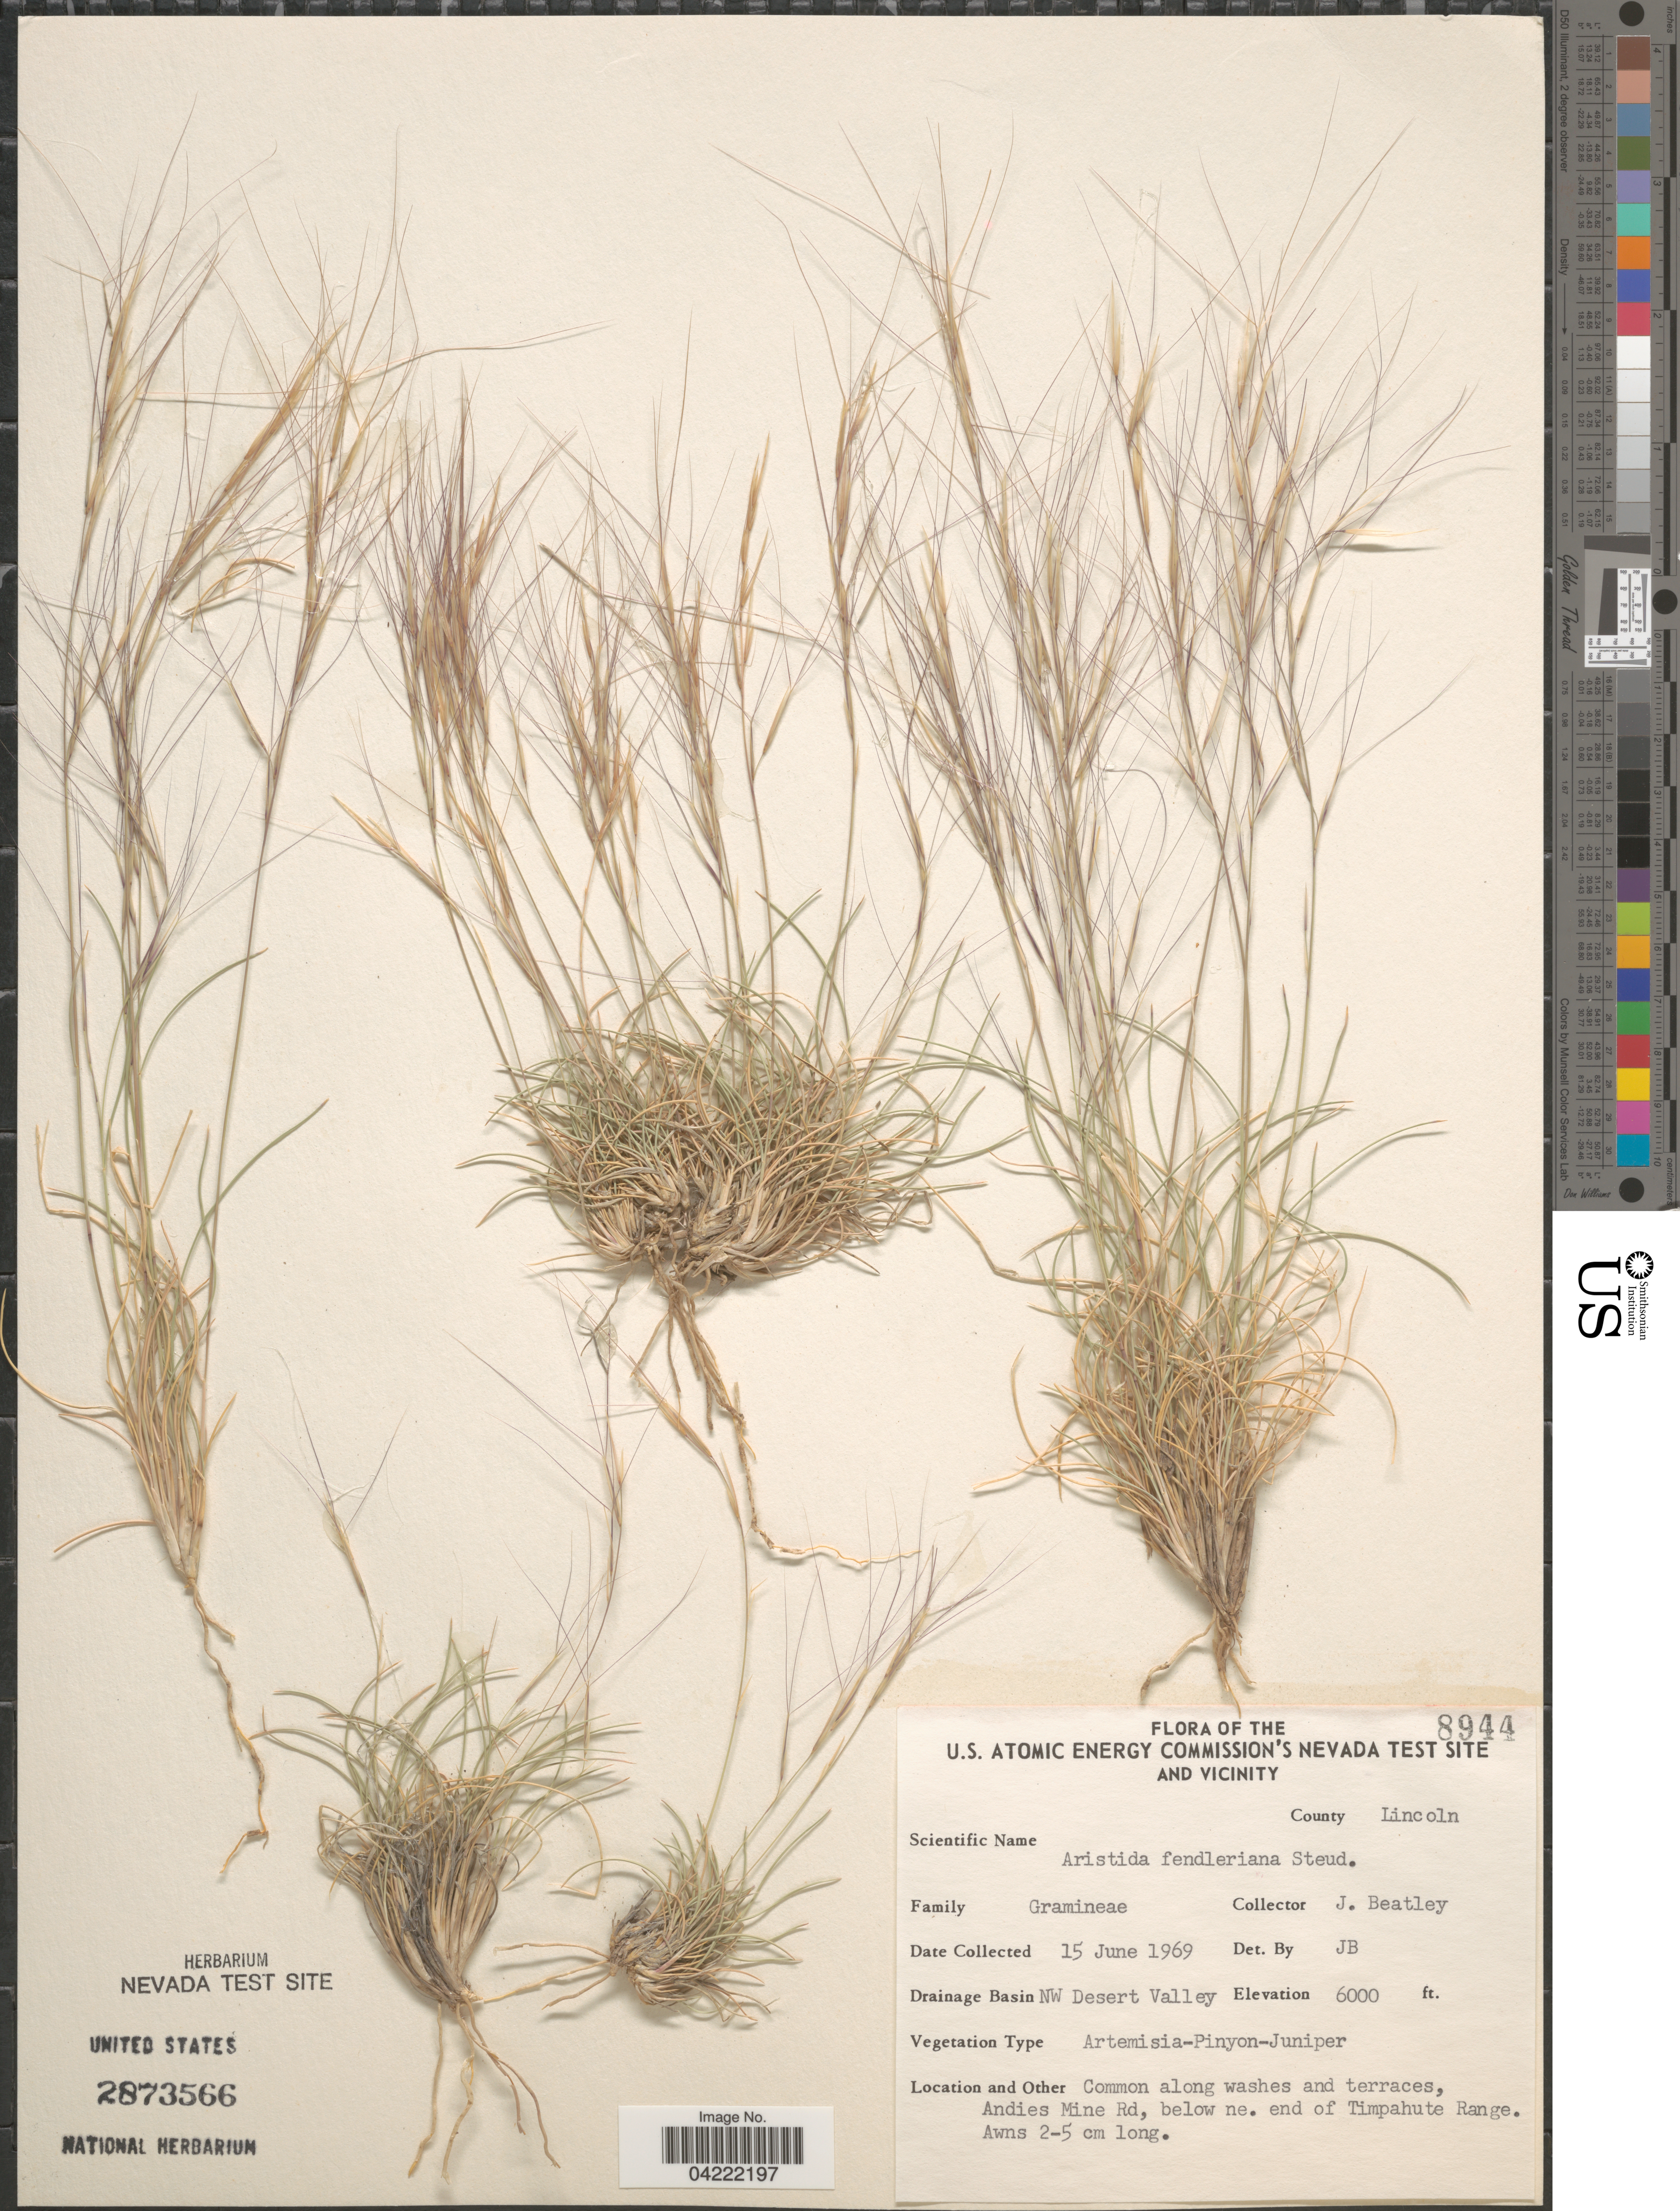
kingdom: Plantae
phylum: Tracheophyta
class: Liliopsida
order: Poales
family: Poaceae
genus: Aristida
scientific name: Aristida purpurea var. fendleriana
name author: (Steud.) Vasey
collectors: J. C. Beatley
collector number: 8944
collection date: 1969-06-15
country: United States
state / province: Nevada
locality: U.S. Atomic Energy Commission's Nevada Test Site And Vicinity. County Lincoln. Drainage Basin NW Desert Valley. Common along washes and terraces, Andies Mine Rd, below ne. end of Timpahute Range.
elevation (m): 1829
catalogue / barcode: US 2873566